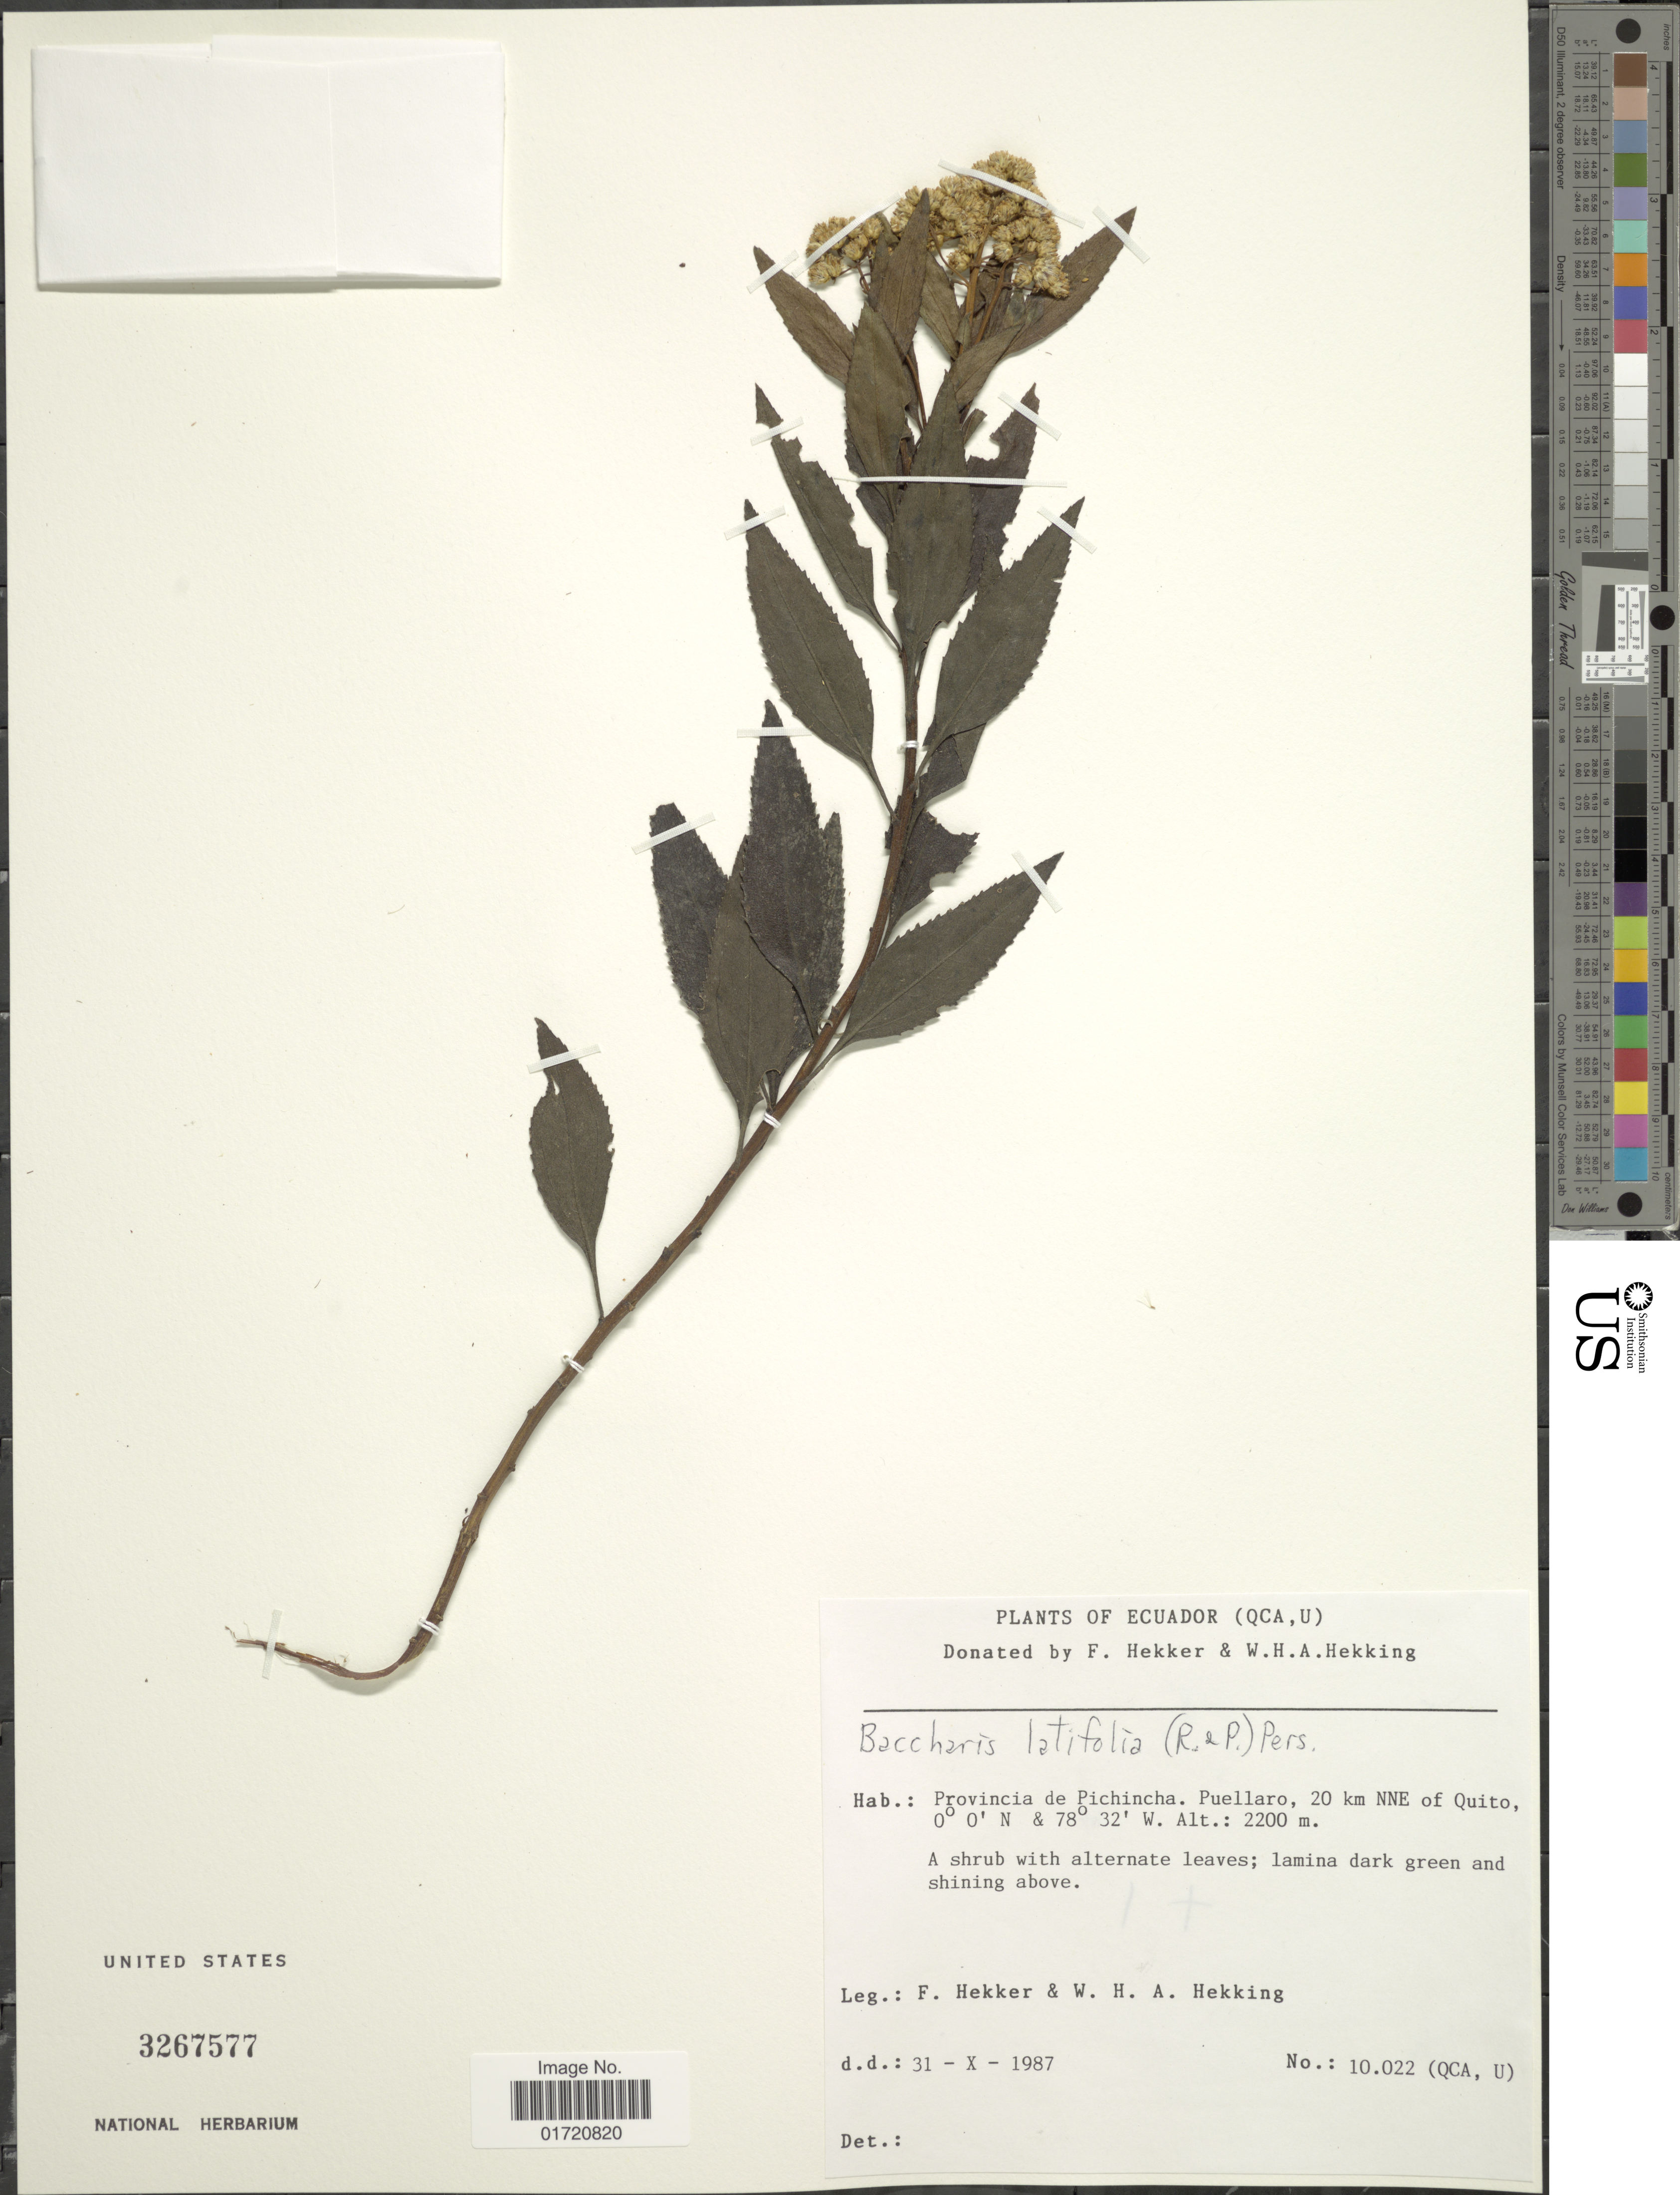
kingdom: Plantae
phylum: Tracheophyta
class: Magnoliopsida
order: Asterales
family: Asteraceae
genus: Baccharis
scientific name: Baccharis latifolia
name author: (Ruiz & Pav.) Pers.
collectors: F. Hekker & W. H. A. Hekking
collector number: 10022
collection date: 1987-10-31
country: Ecuador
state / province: Pichincha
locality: Puellaro, 20 km NNE of Quito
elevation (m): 2200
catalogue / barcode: US 3267577